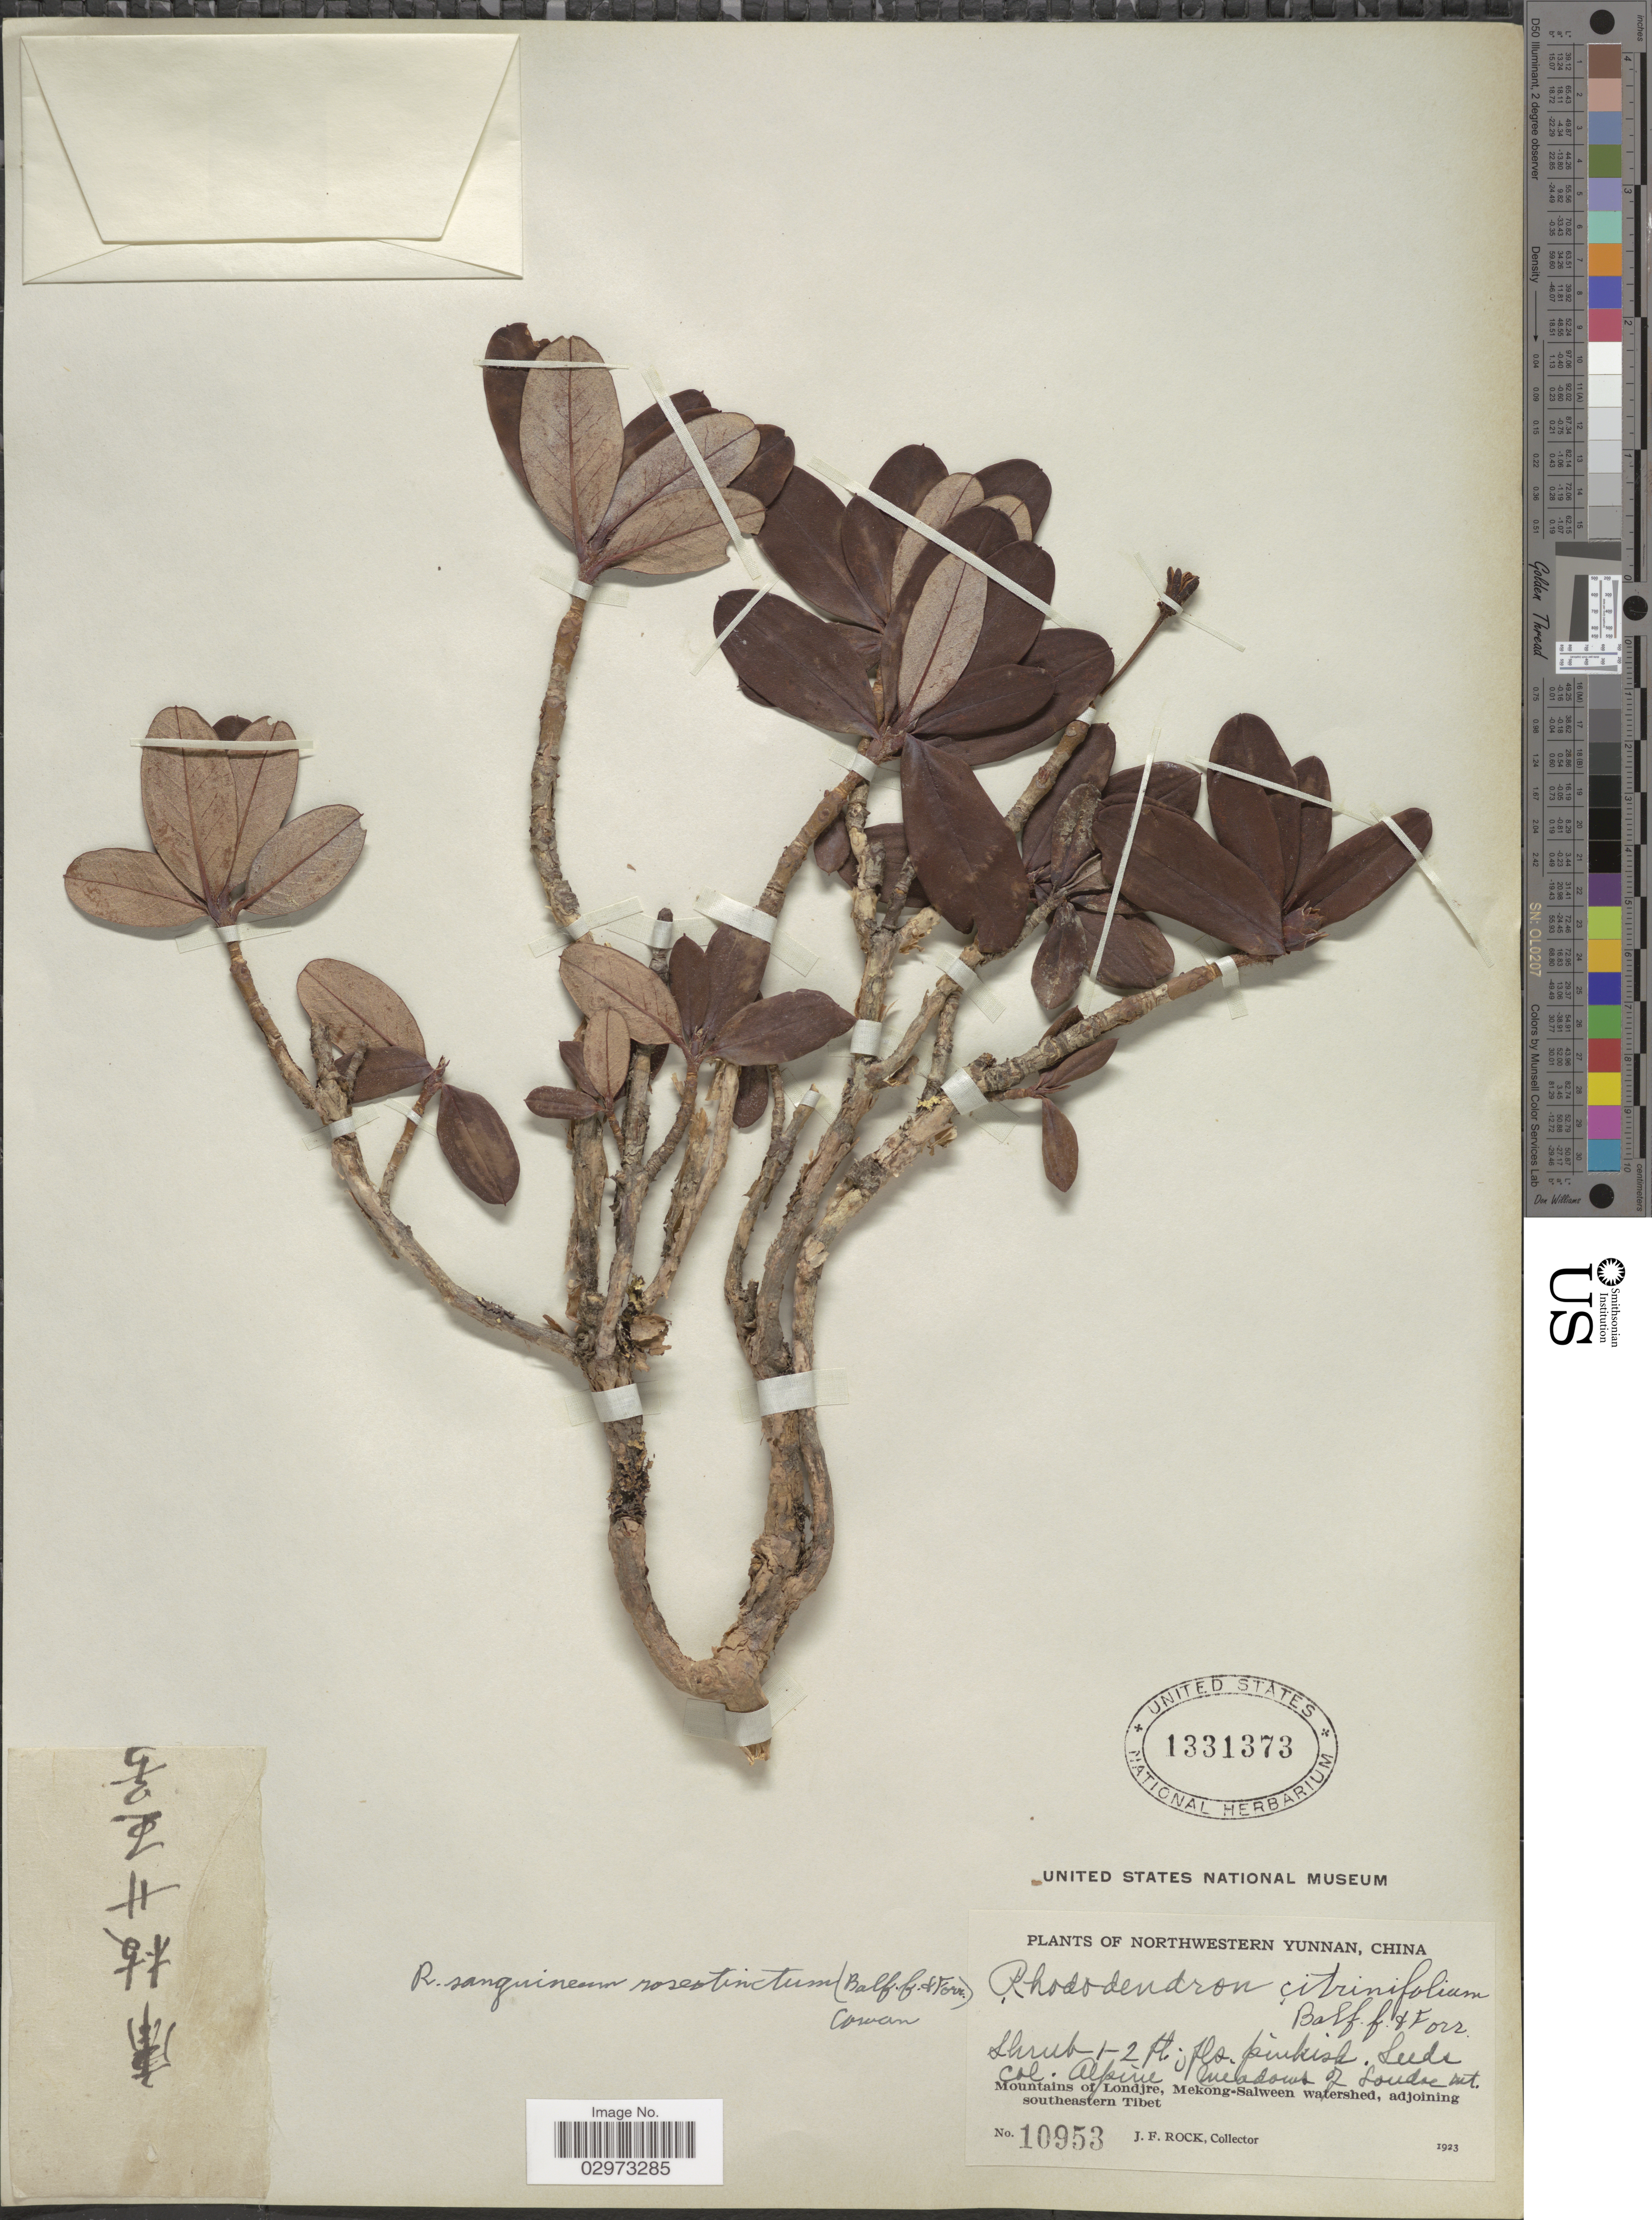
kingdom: Plantae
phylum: Tracheophyta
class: Magnoliopsida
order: Ericales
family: Ericaceae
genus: Rhododendron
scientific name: Rhododendron sanguineum subsp. roseotinctum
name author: (Balf. f. & Forrest) Cowan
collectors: J. Rock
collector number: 10953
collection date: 1923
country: China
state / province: Yunnan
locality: Northwestern Yunnan. Alpine meadows of Londre. mt. Mountains of Londjre, Mekong-Salween watershed, adjoining southeastern Tibet.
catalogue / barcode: US 1331373